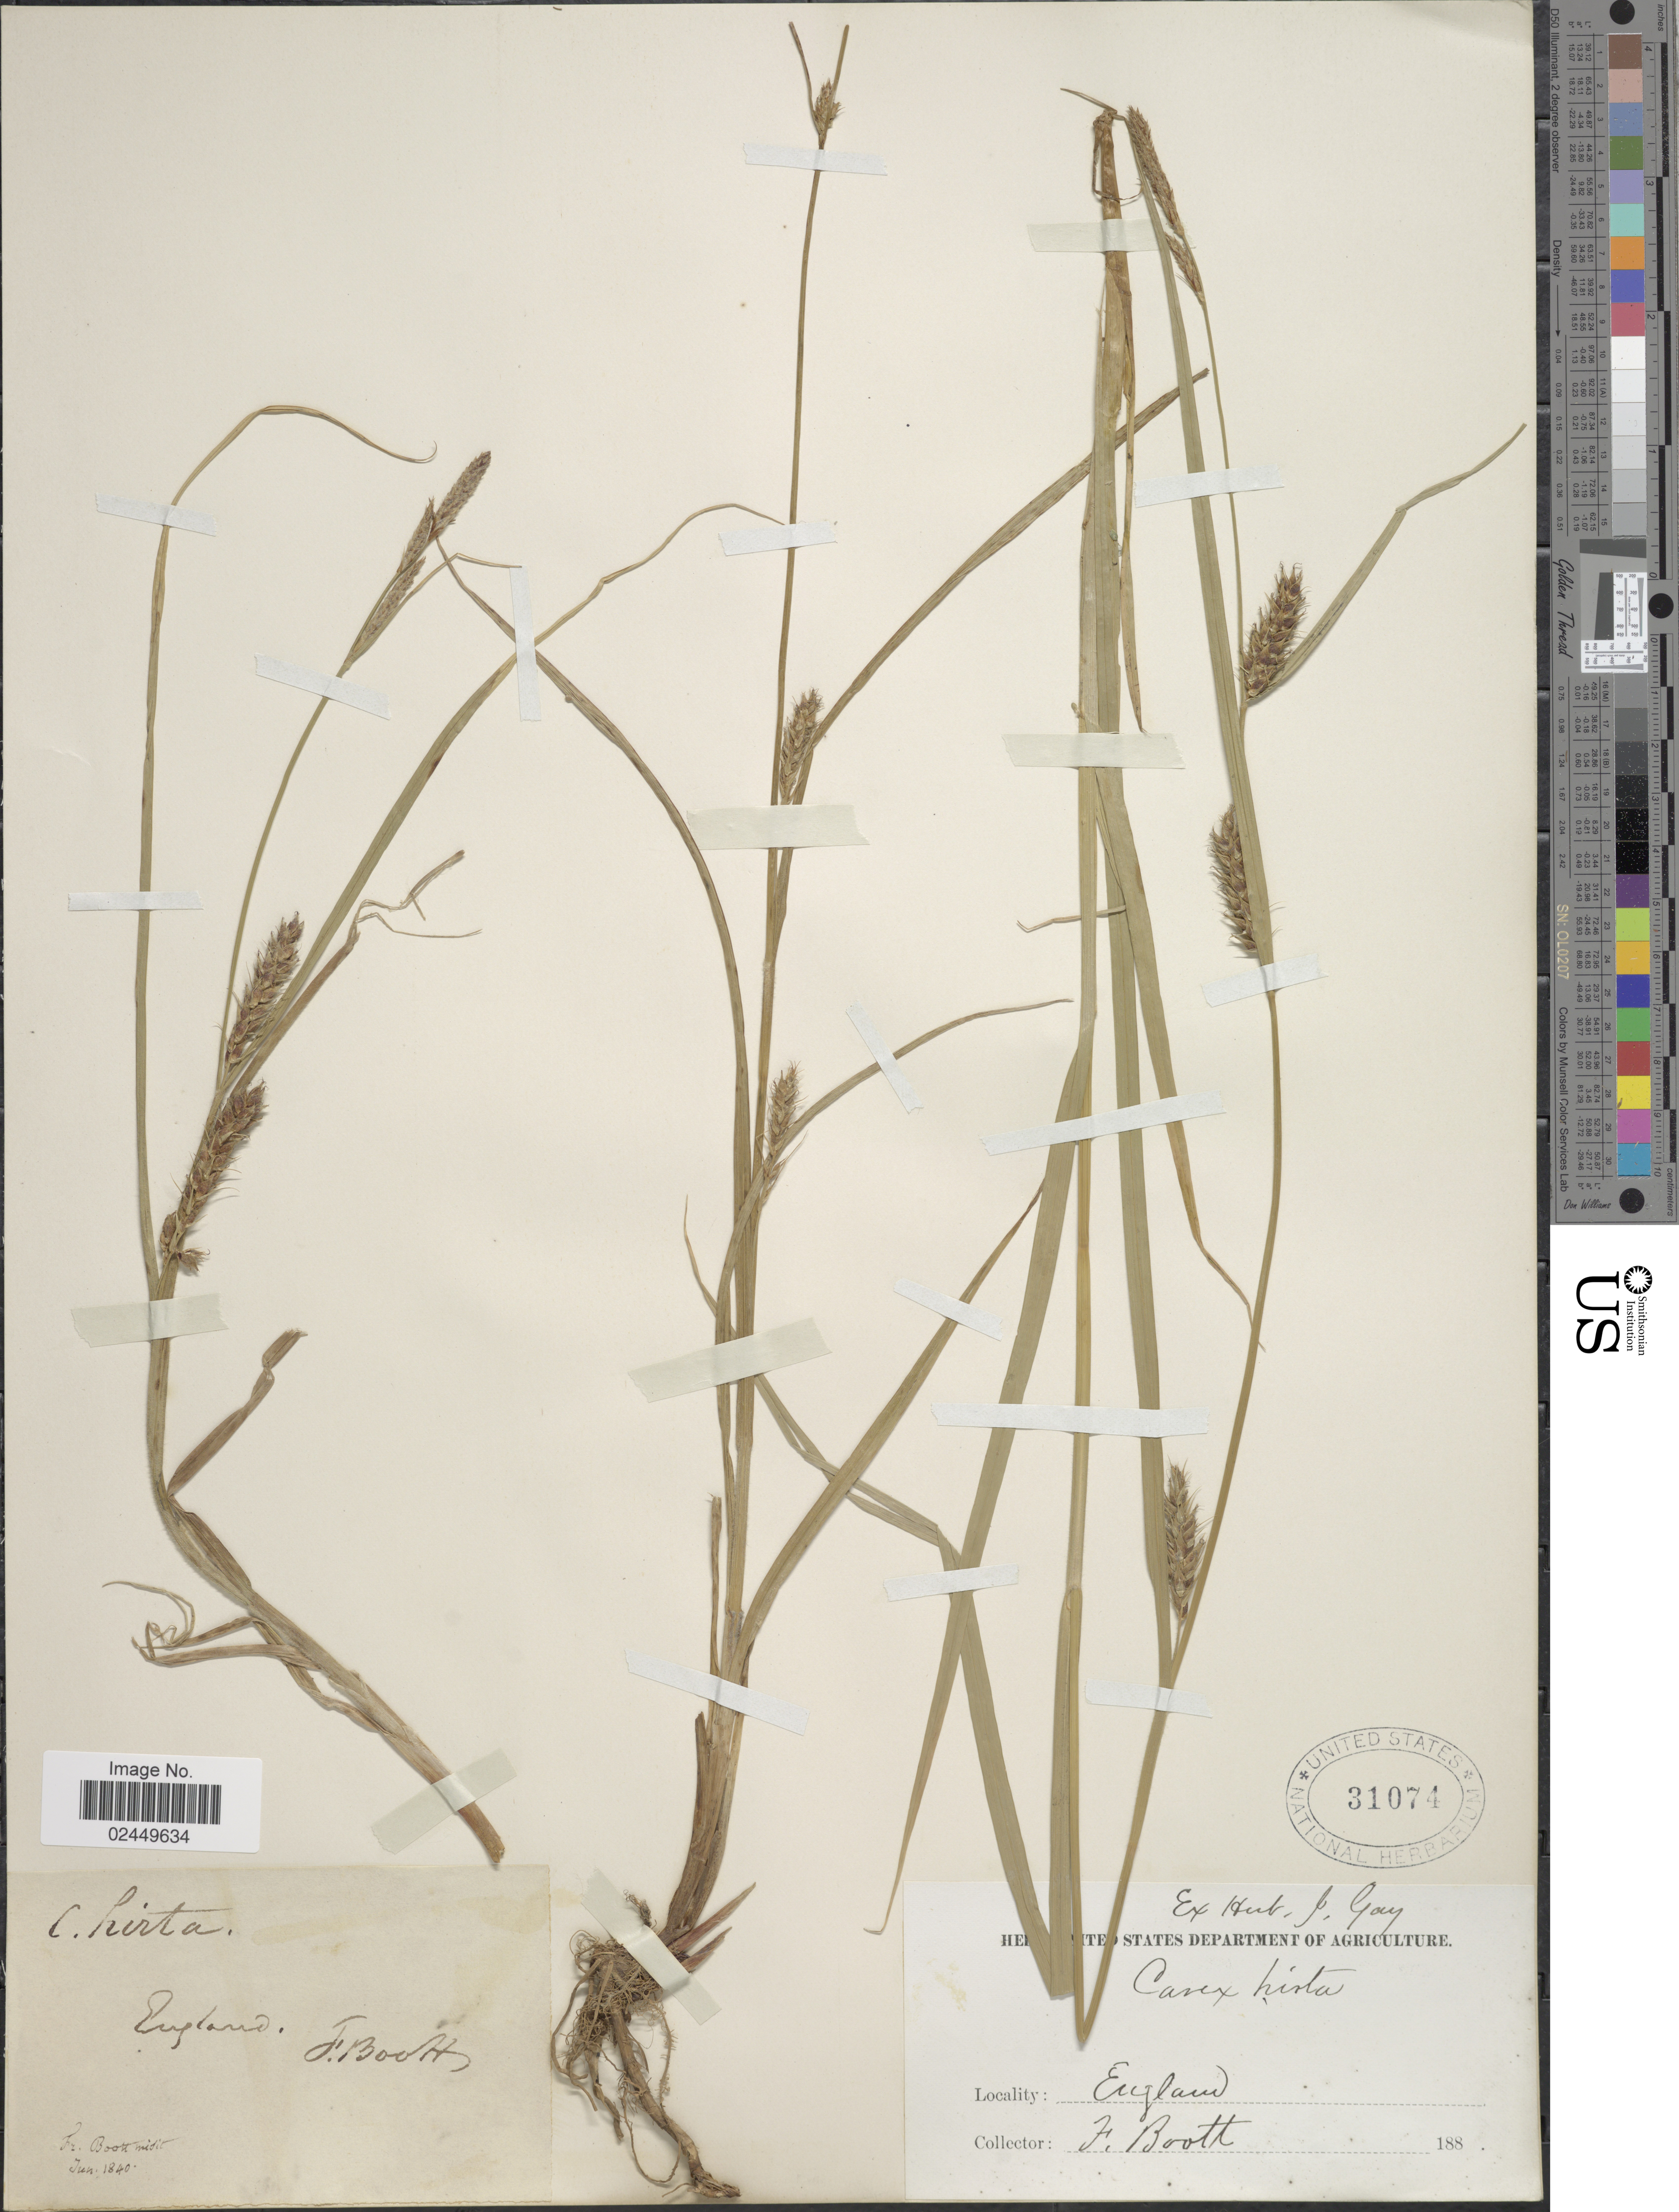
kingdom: Plantae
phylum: Tracheophyta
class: Liliopsida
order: Poales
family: Cyperaceae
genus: Carex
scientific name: Carex hirta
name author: L.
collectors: F. M. B. Boott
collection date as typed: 188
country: United Kingdom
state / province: England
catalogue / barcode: US 31074